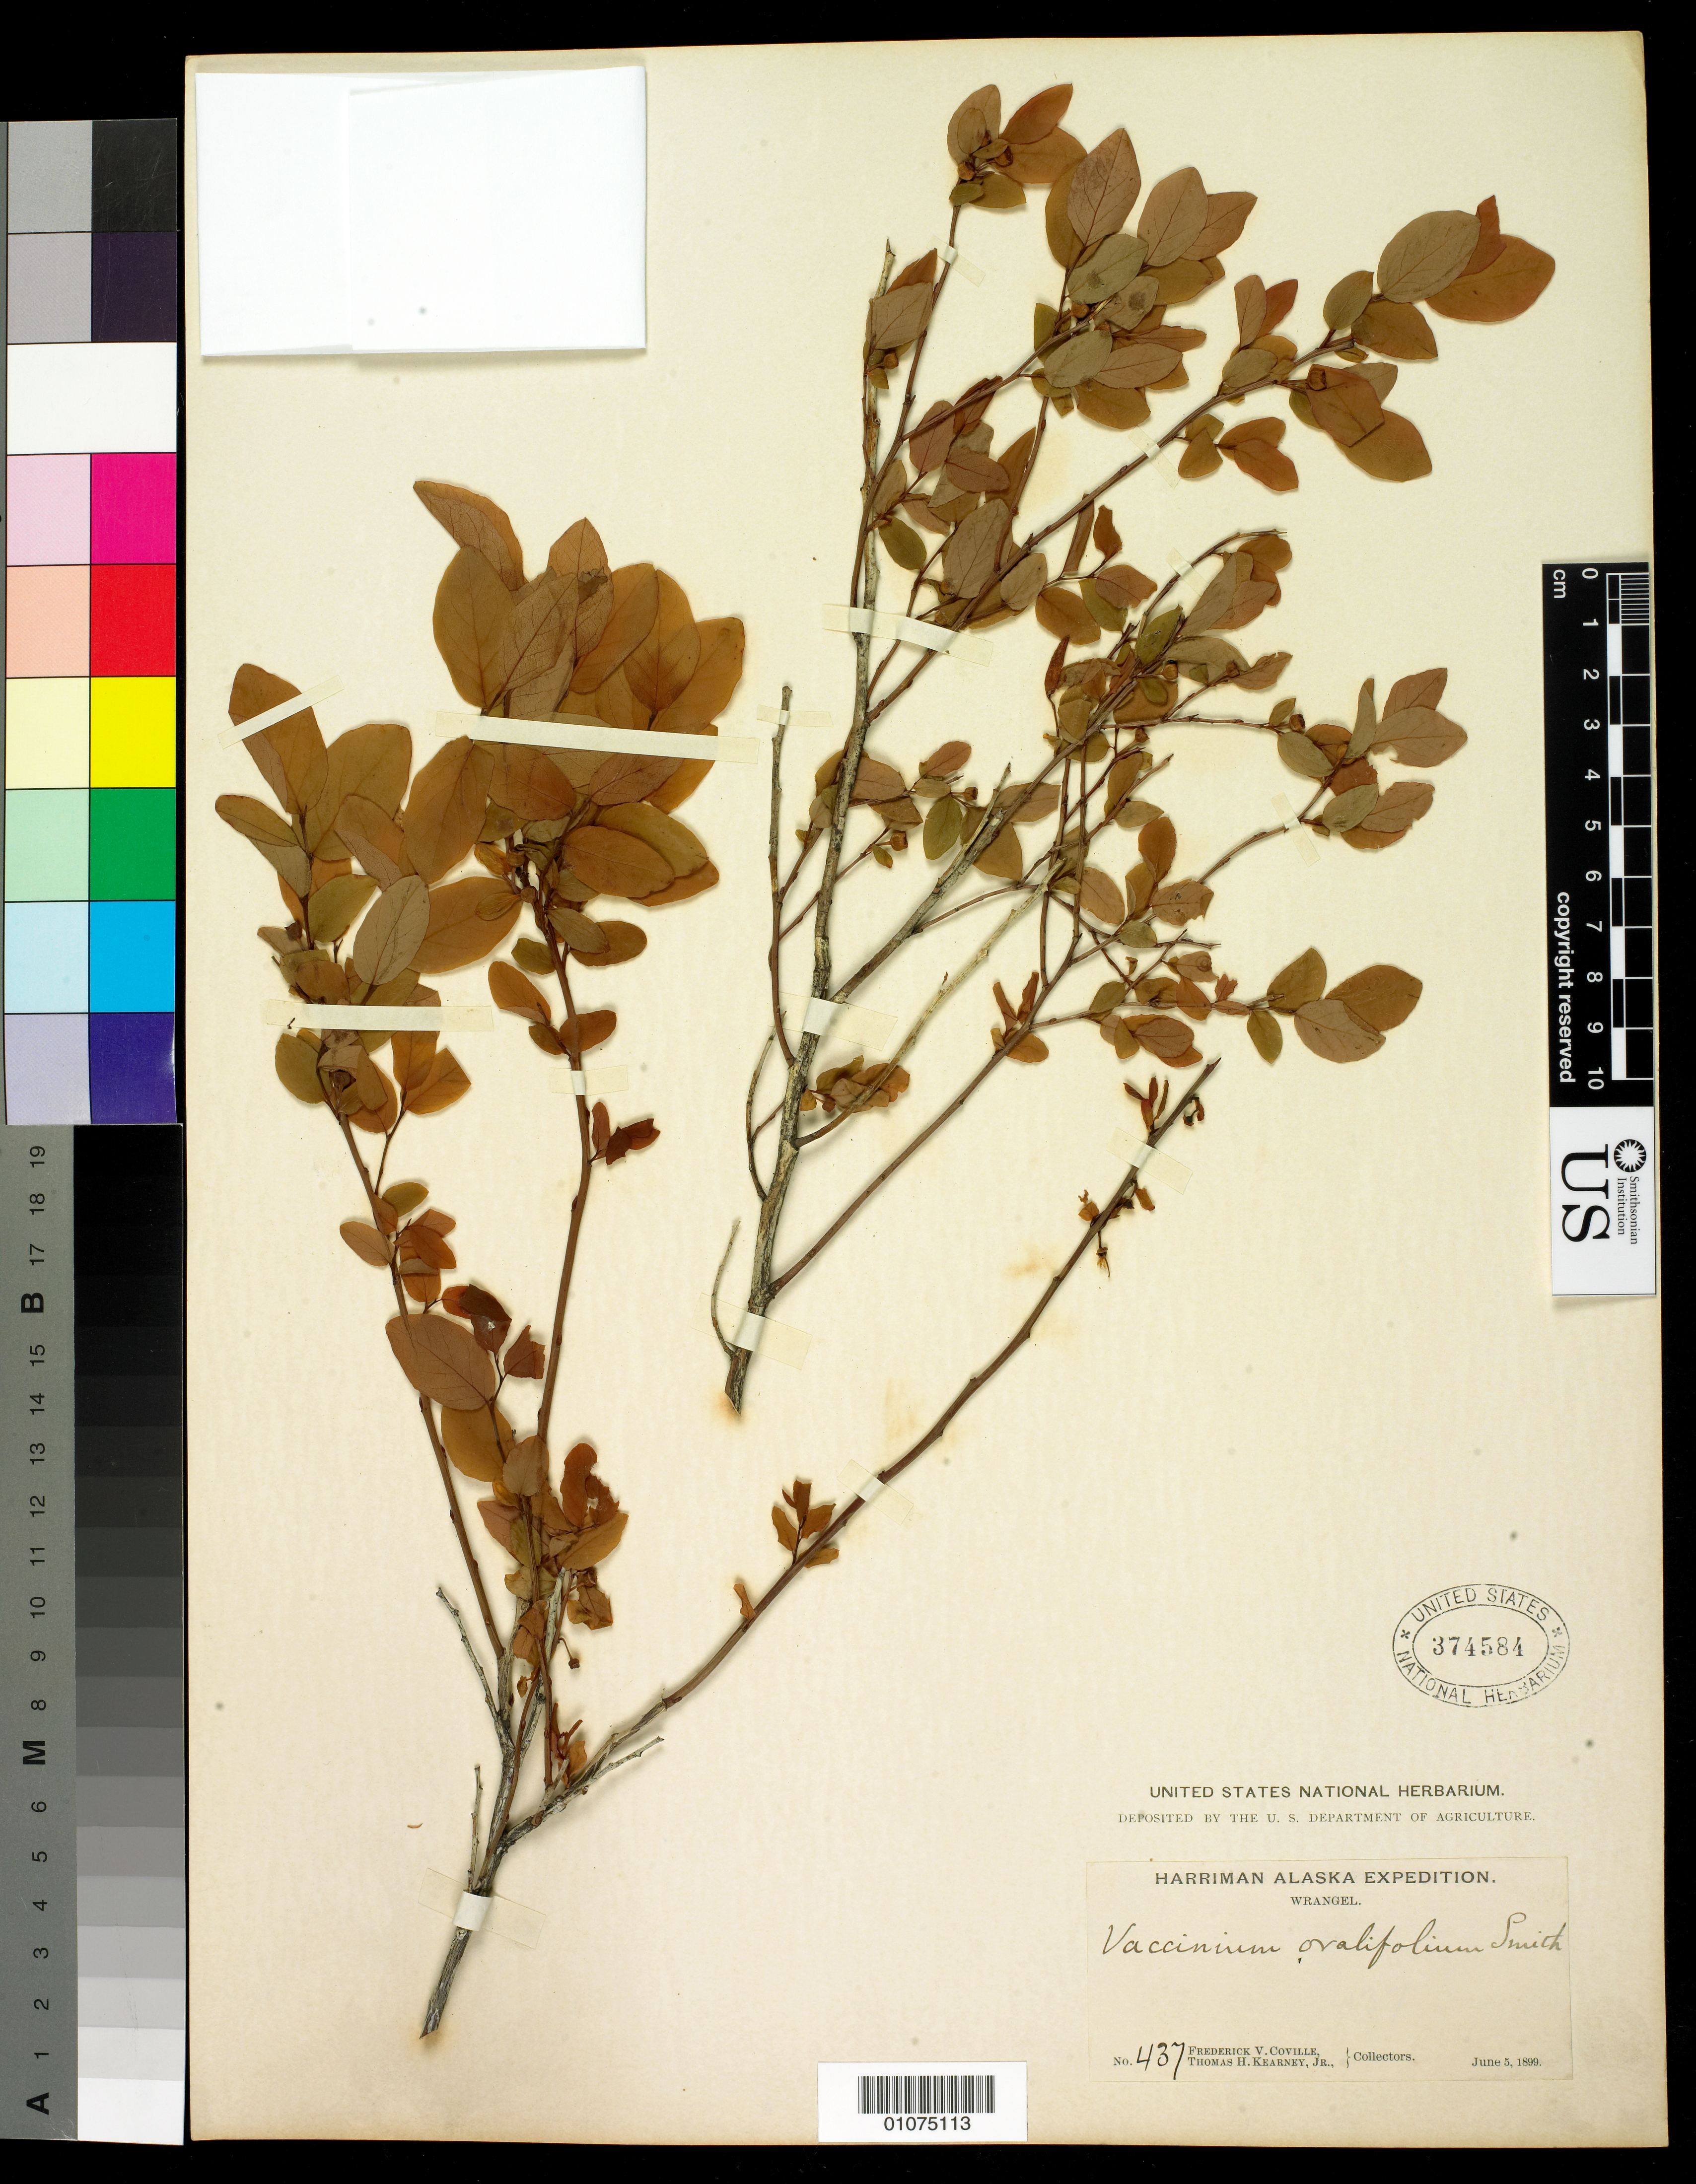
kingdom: Plantae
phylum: Tracheophyta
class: Magnoliopsida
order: Ericales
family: Ericaceae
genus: Vaccinium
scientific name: Vaccinium ovalifolium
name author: Sm.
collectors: F. V. Coville & T. H. Kearney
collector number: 437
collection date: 1899-06-05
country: United States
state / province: Alaska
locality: Wrangell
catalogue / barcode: US 374584